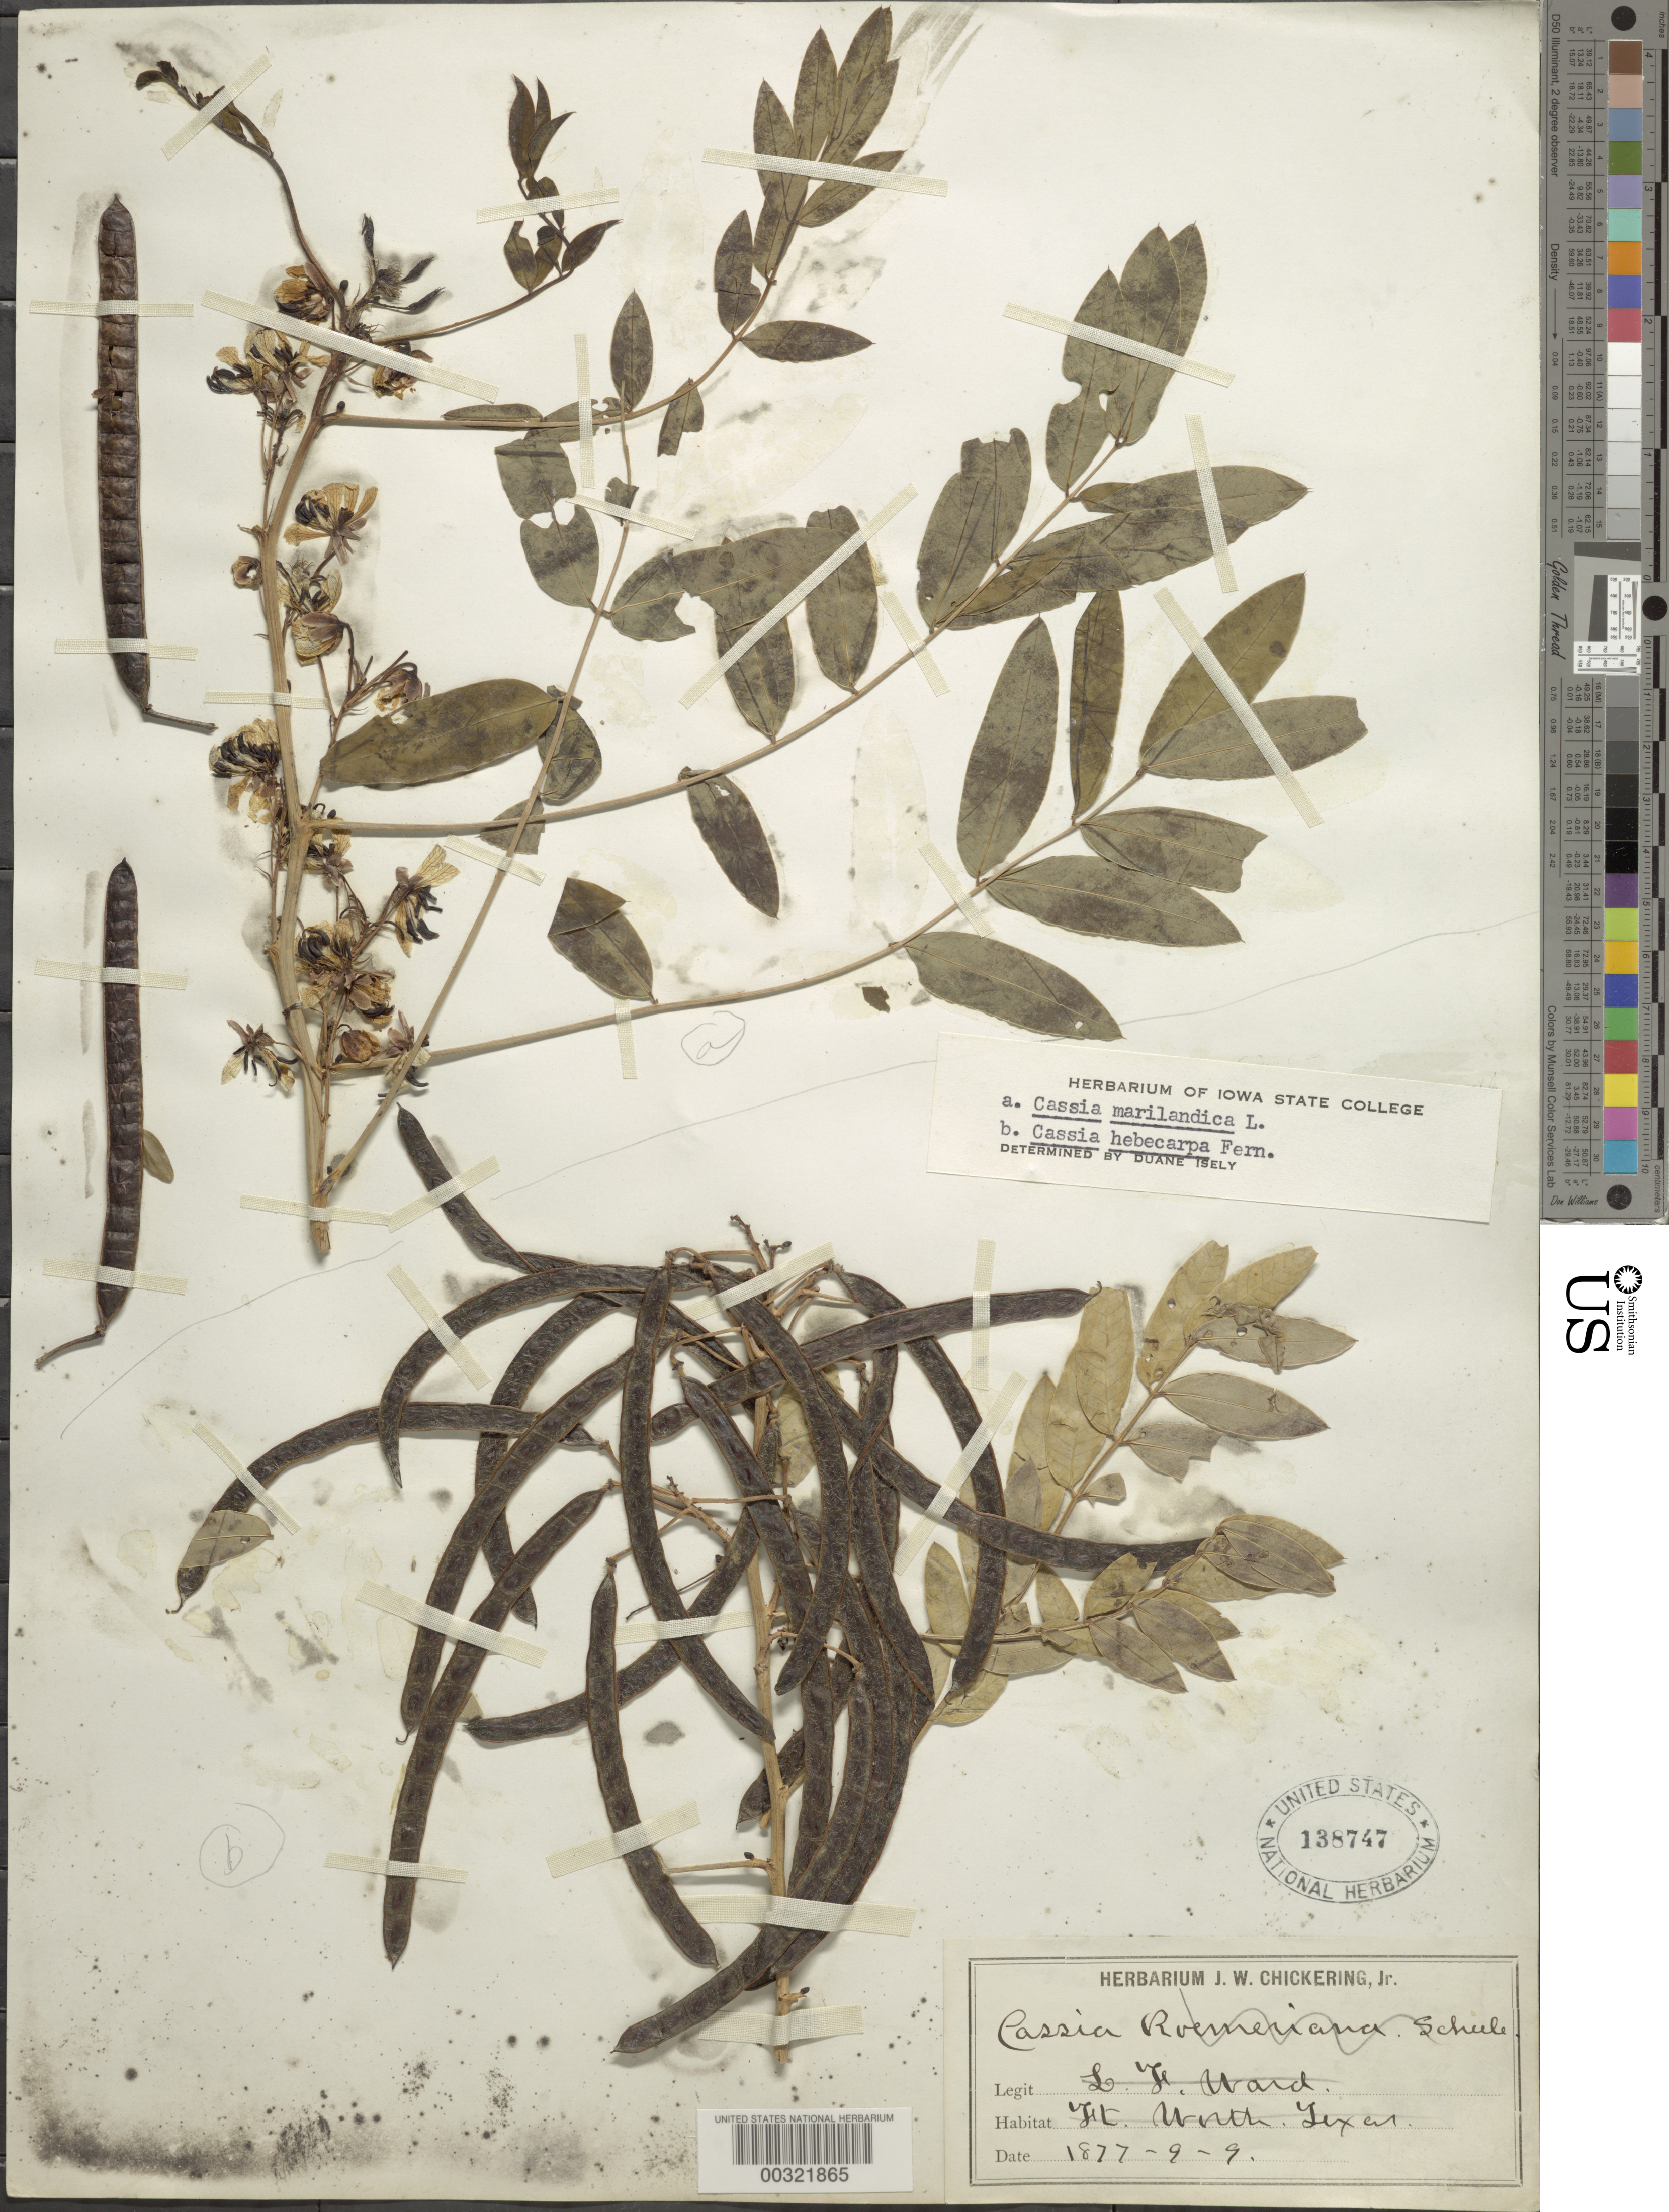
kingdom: Plantae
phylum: Tracheophyta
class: Magnoliopsida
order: Fabales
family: Fabaceae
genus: Senna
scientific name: Senna hebecarpa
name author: (Fernald) H.S. Irwin & Barneby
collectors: L. F. Ward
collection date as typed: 09 Sep 1877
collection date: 1877-09-09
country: United States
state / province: Texas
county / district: Tarrant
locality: Fort worth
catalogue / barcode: US 138747